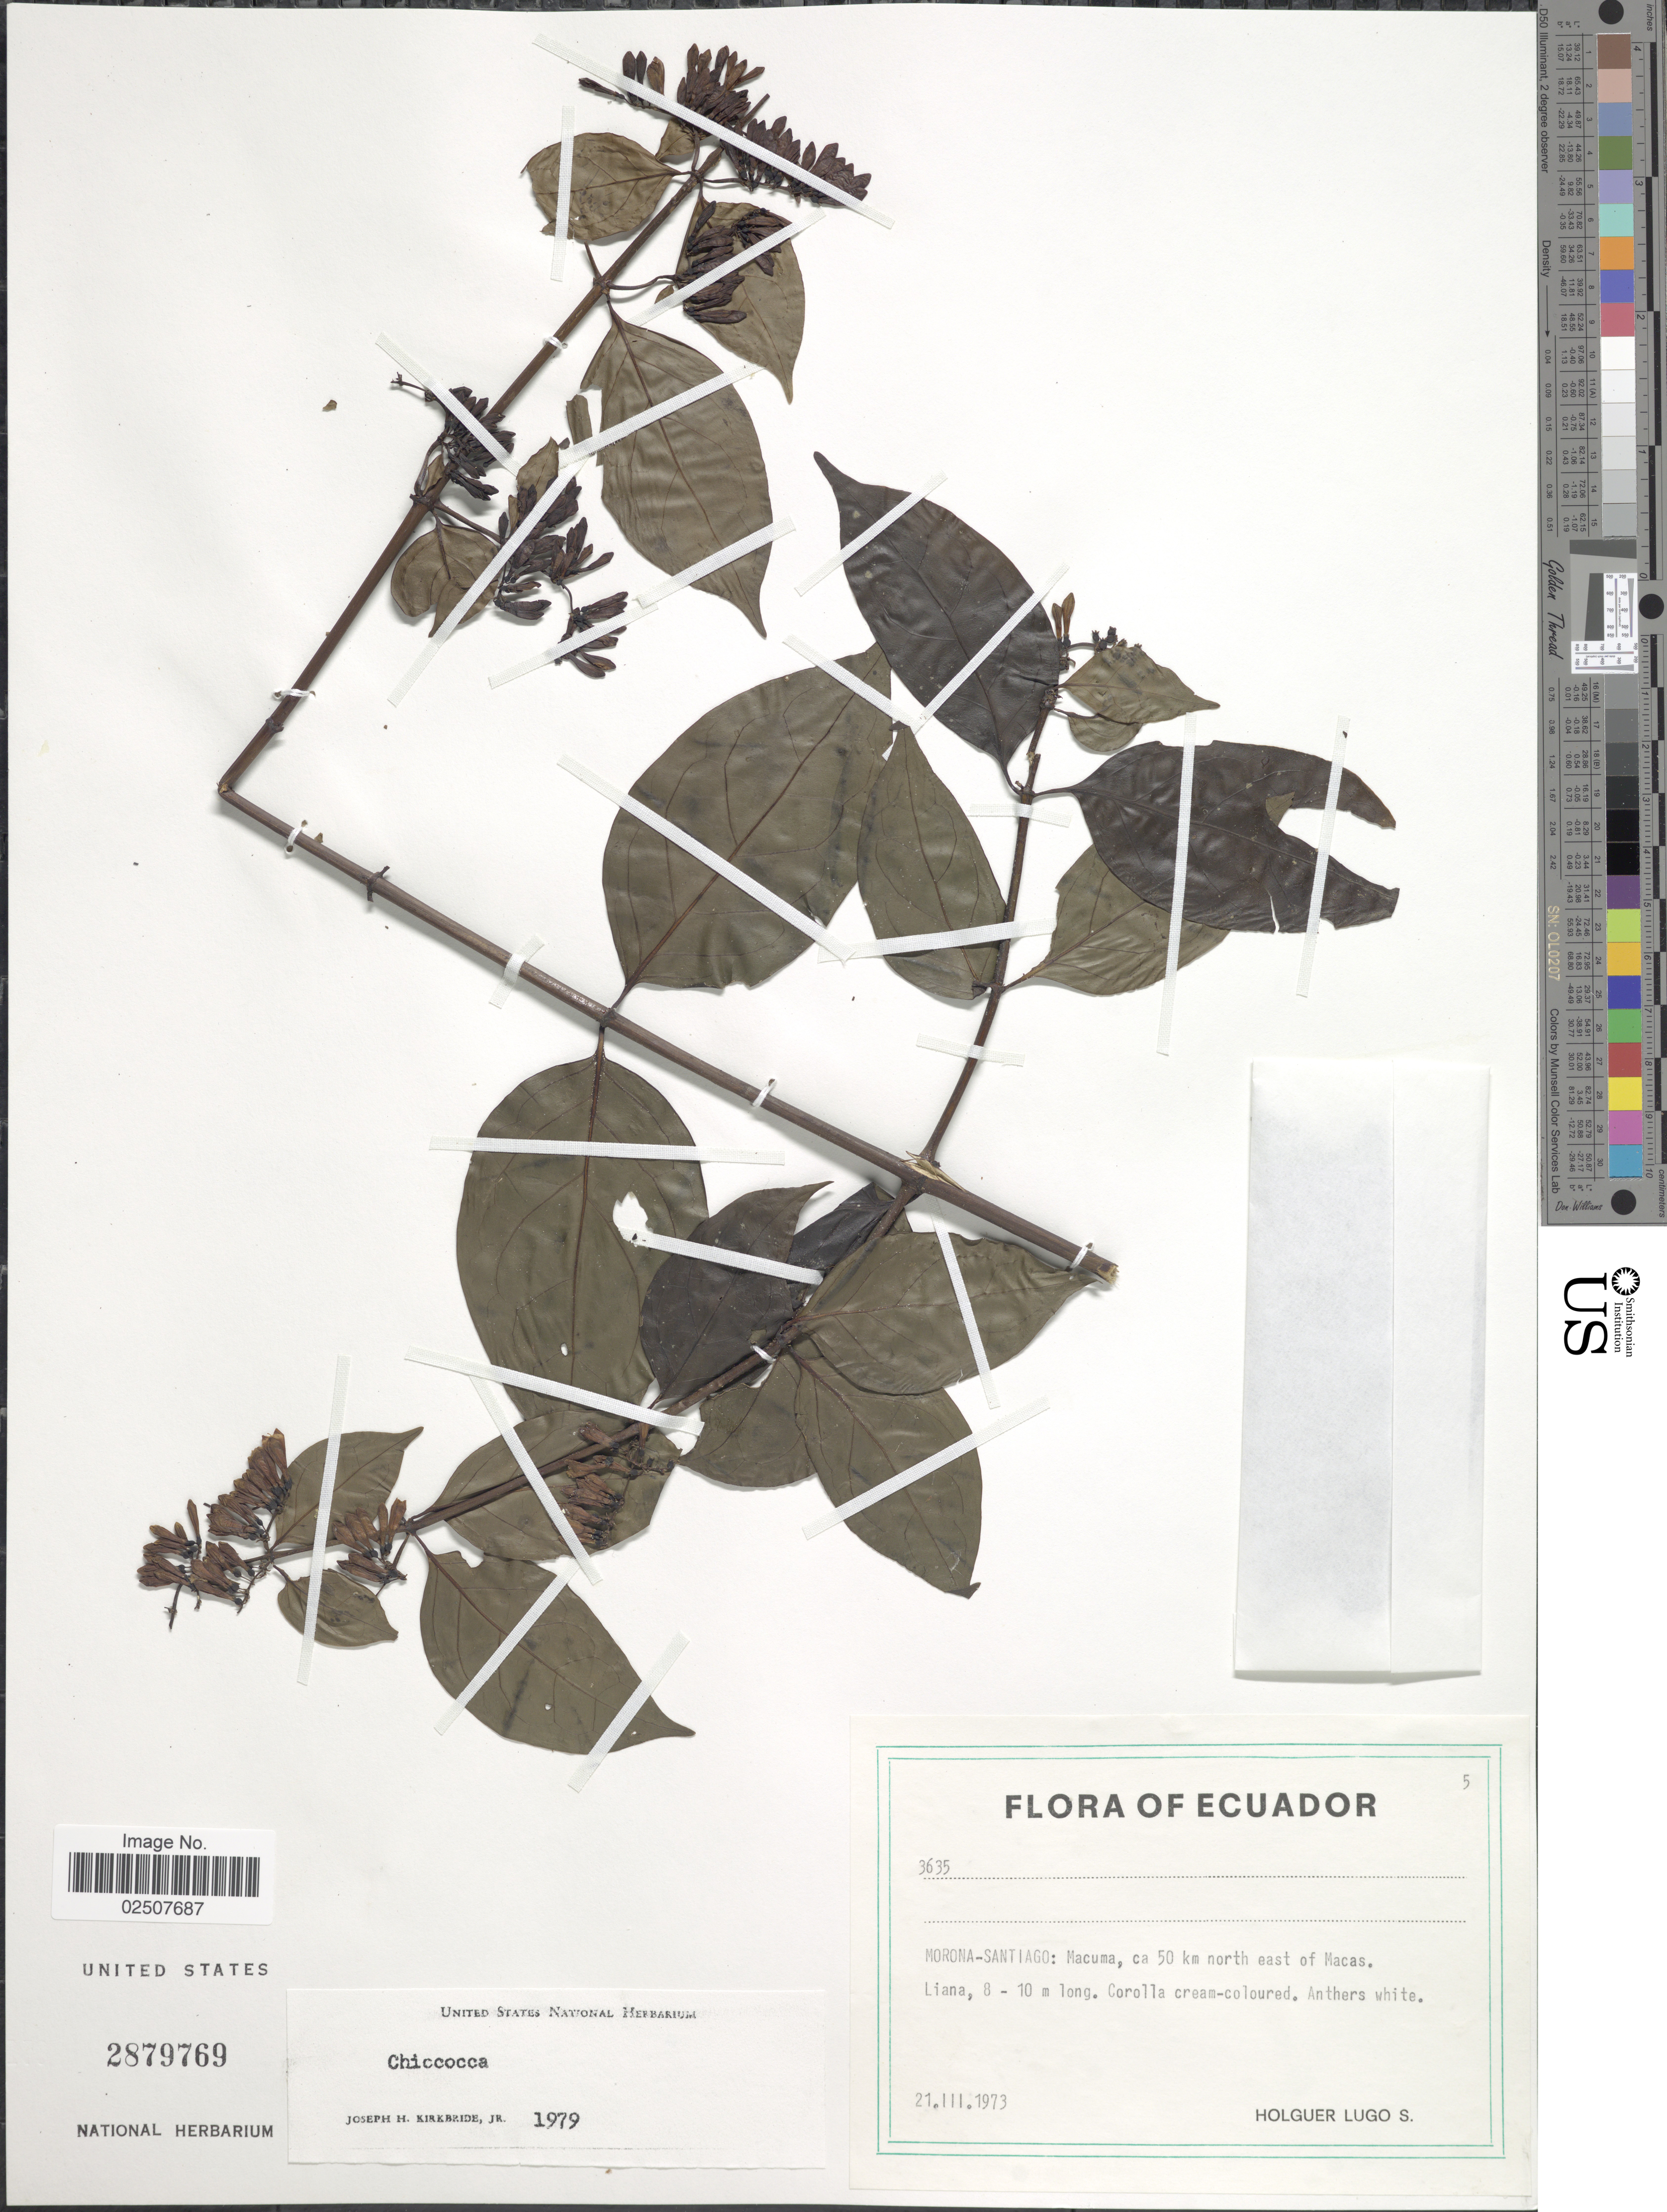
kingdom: Plantae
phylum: Tracheophyta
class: Magnoliopsida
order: Gentianales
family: Rubiaceae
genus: Chiococca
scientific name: Chiococca sp.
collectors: H. Lugo S.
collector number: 3635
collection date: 1973-03-21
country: Ecuador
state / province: Morona-Santiago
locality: Macuma, ca 50 km north east of Macas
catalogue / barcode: US 2879769